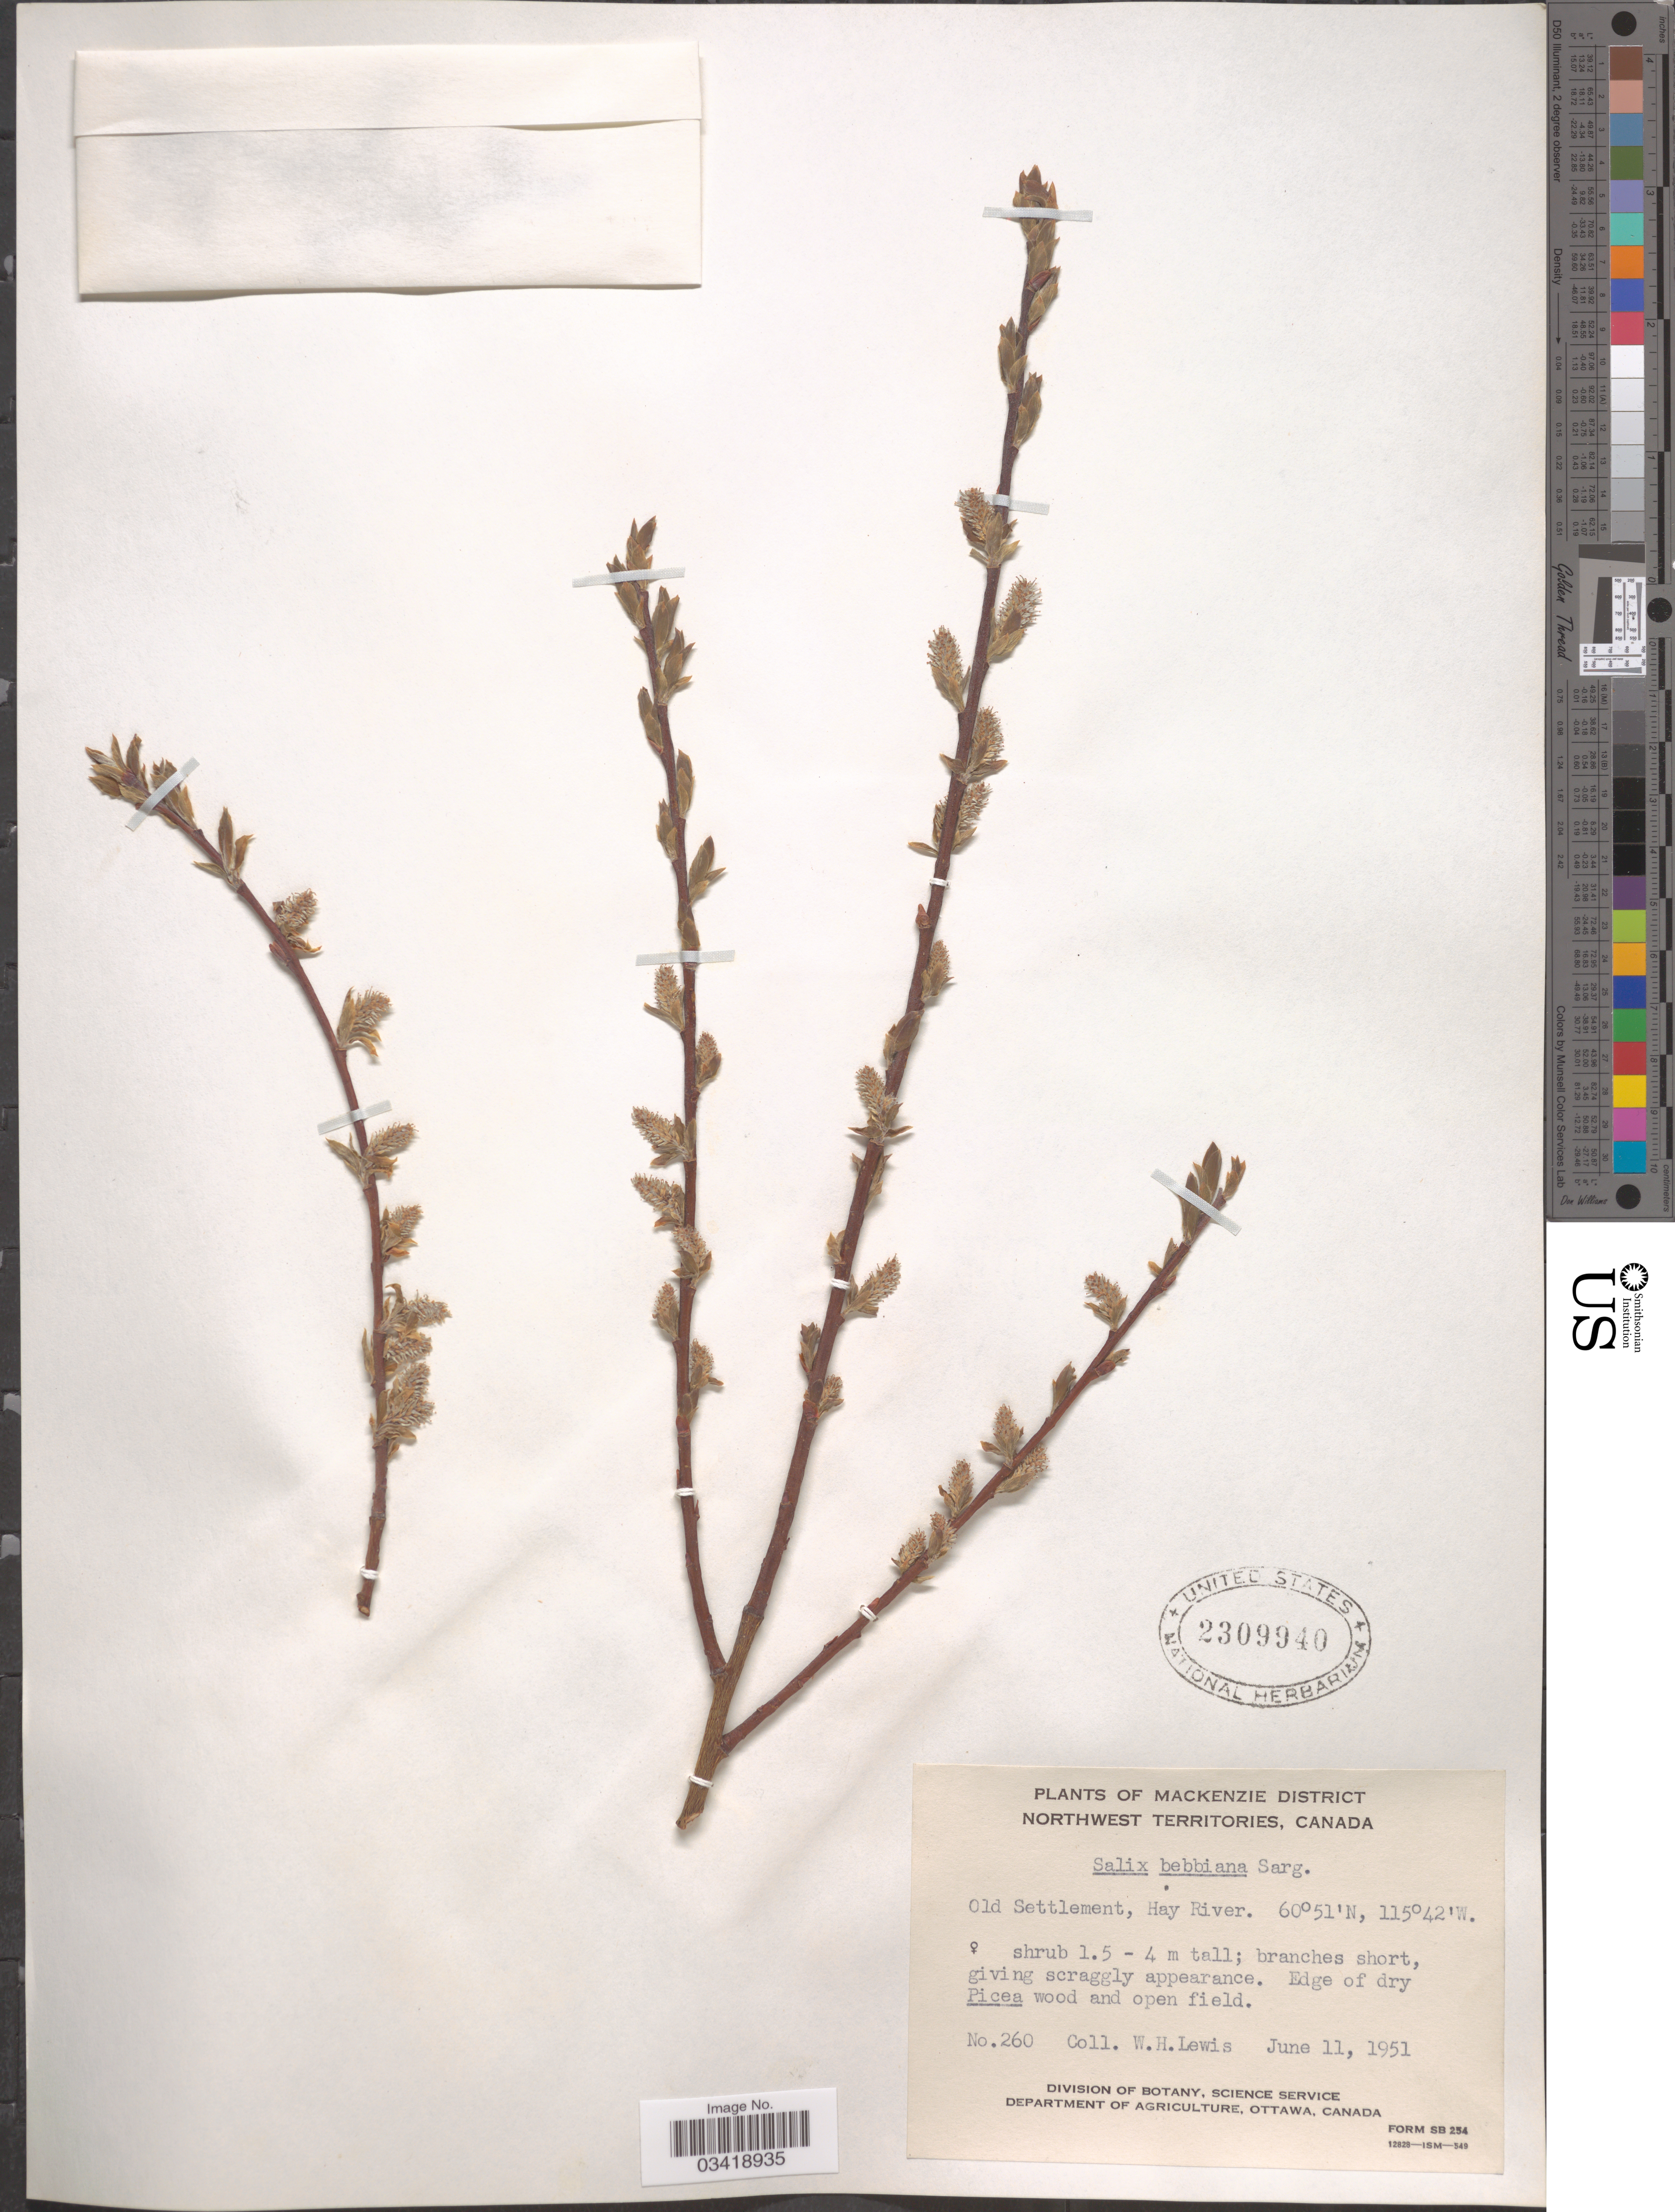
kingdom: Plantae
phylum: Tracheophyta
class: Magnoliopsida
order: Malpighiales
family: Salicaceae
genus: Salix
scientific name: Salix bebbiana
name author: Sarg.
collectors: W. H. Lewis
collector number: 260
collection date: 1951-06-11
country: Canada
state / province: Northwest Territories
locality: Mackenzie District. Old Settlement, Hay River.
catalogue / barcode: US 2309940